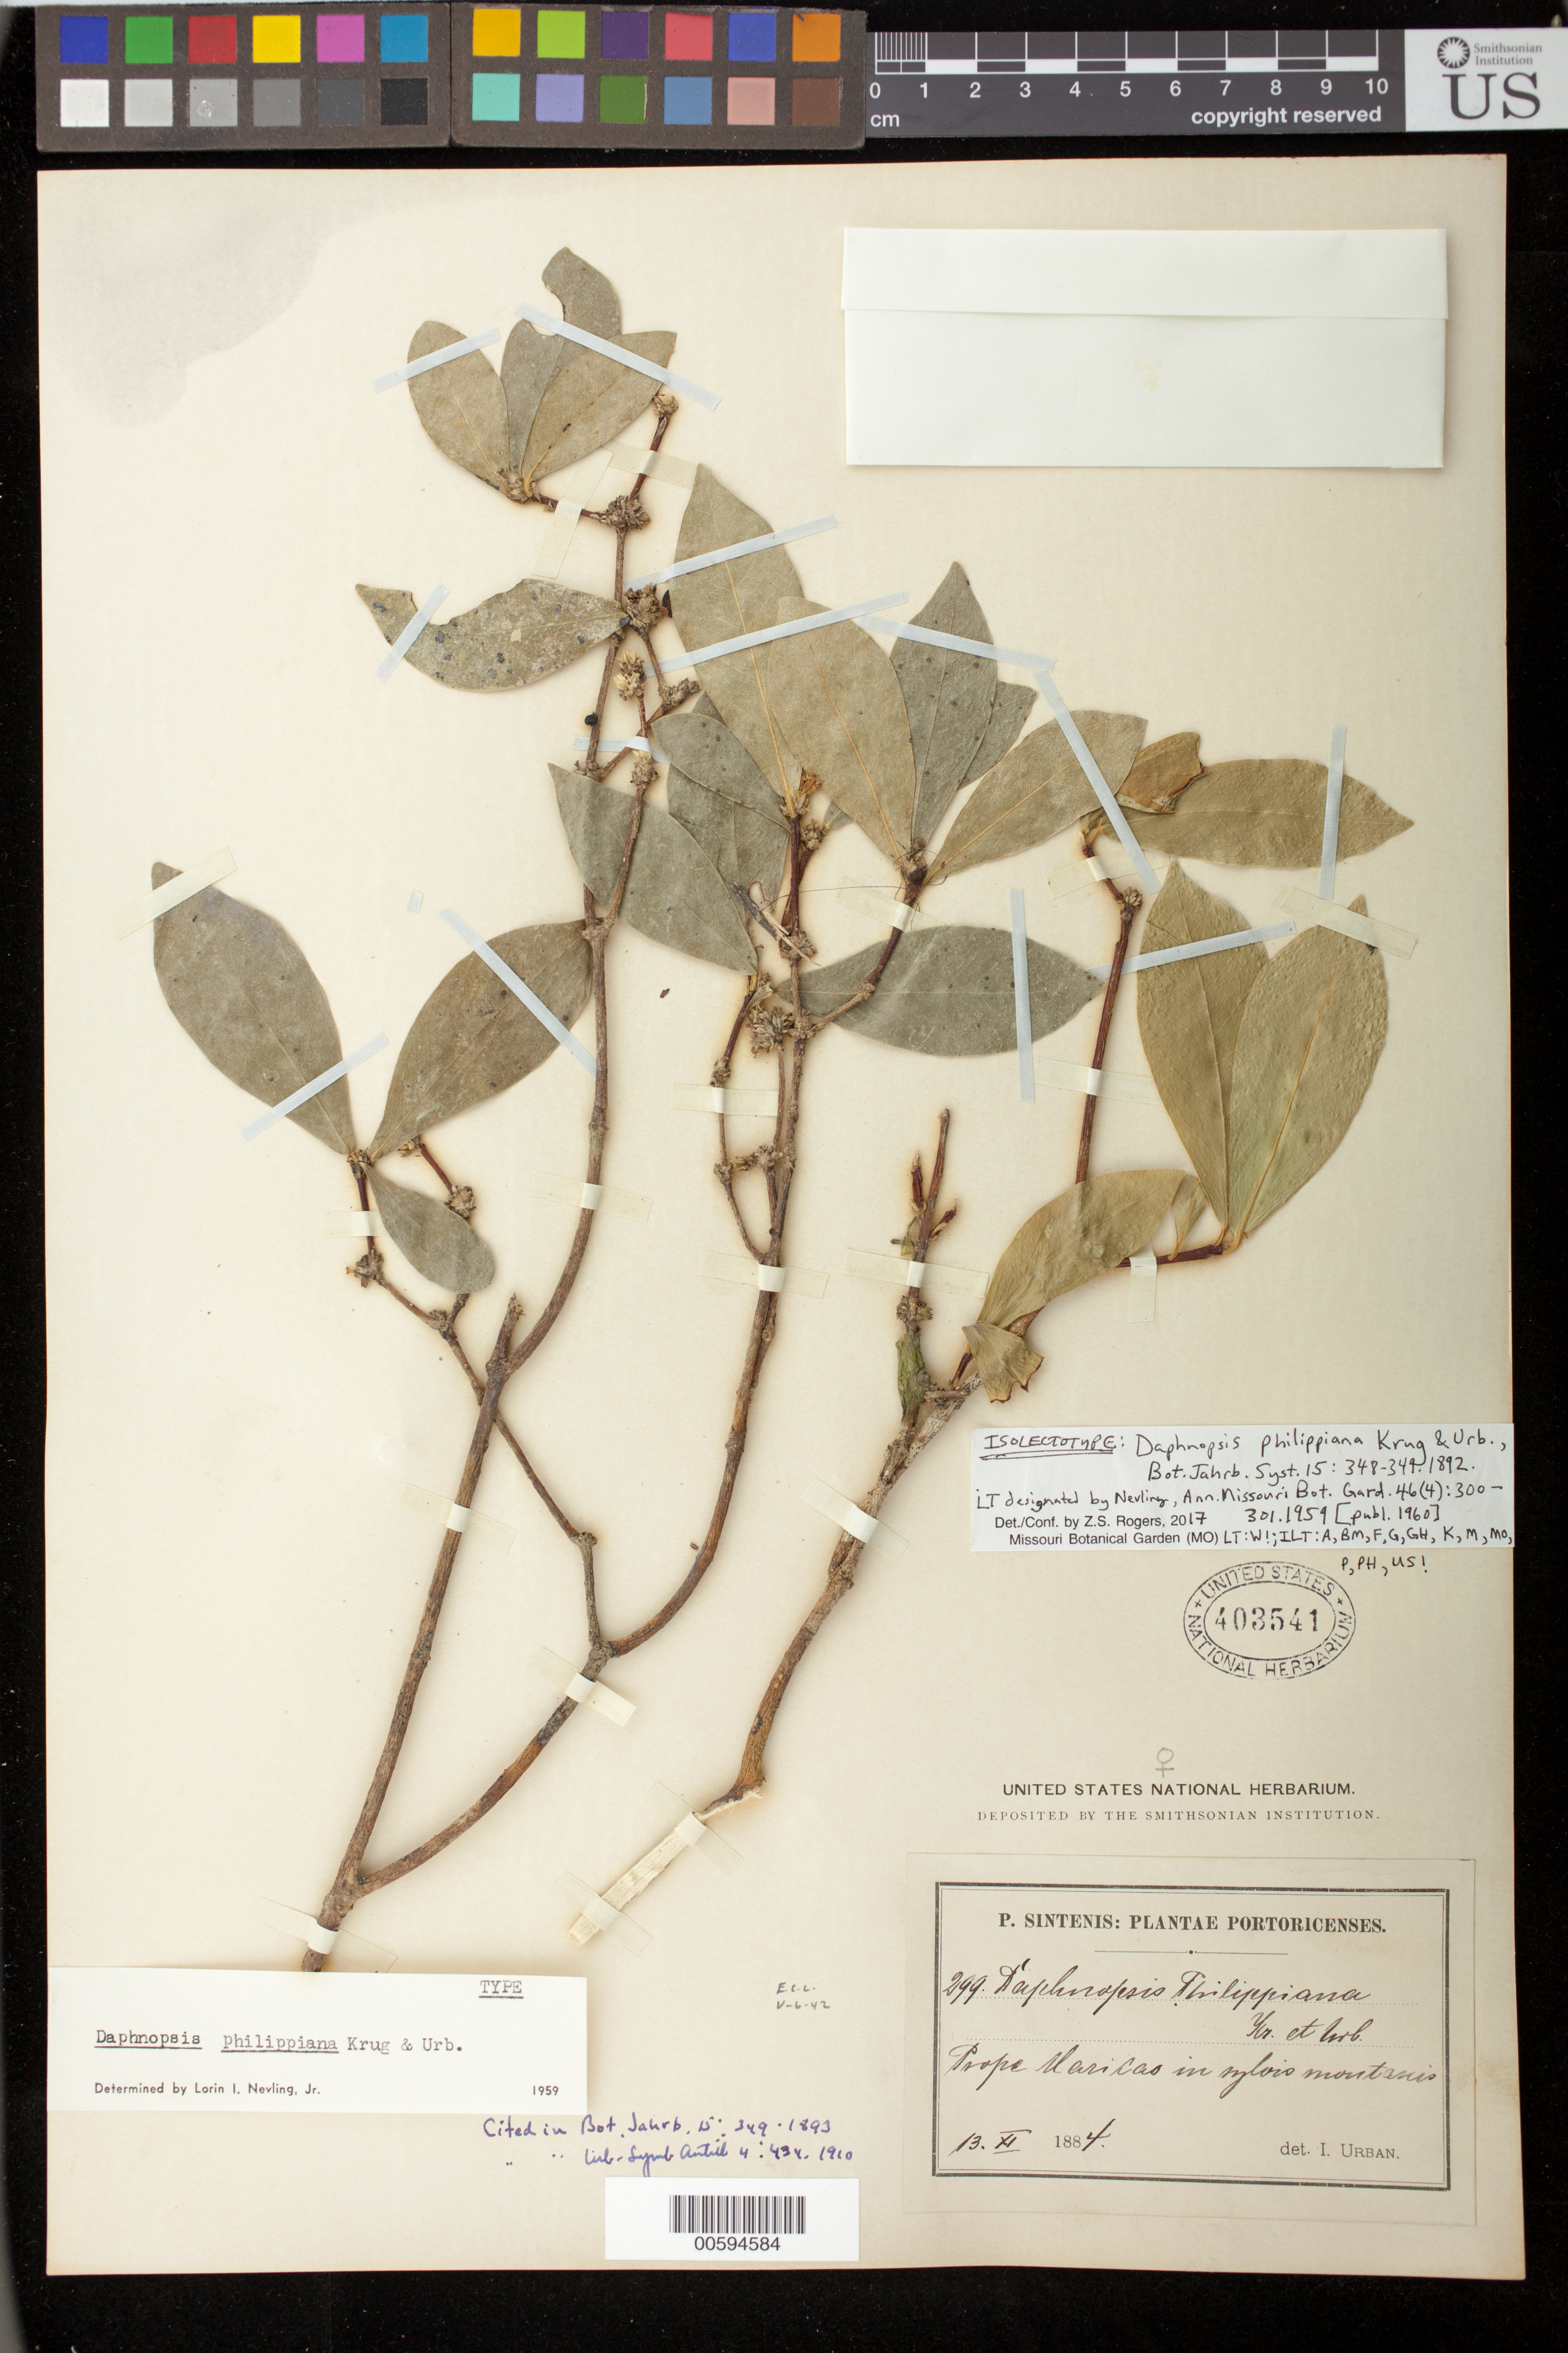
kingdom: Plantae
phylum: Tracheophyta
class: Magnoliopsida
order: Malvales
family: Thymelaeaceae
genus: Daphnopsis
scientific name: Daphnopsis philippiana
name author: Krug & Urb.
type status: Isolectotype; Isosyntype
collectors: P. Sintenis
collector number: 299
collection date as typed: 13 Nov 1884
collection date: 1884-11-13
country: Puerto Rico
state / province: Maricao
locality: Prope Maricao in sylvis montanis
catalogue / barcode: US 403541